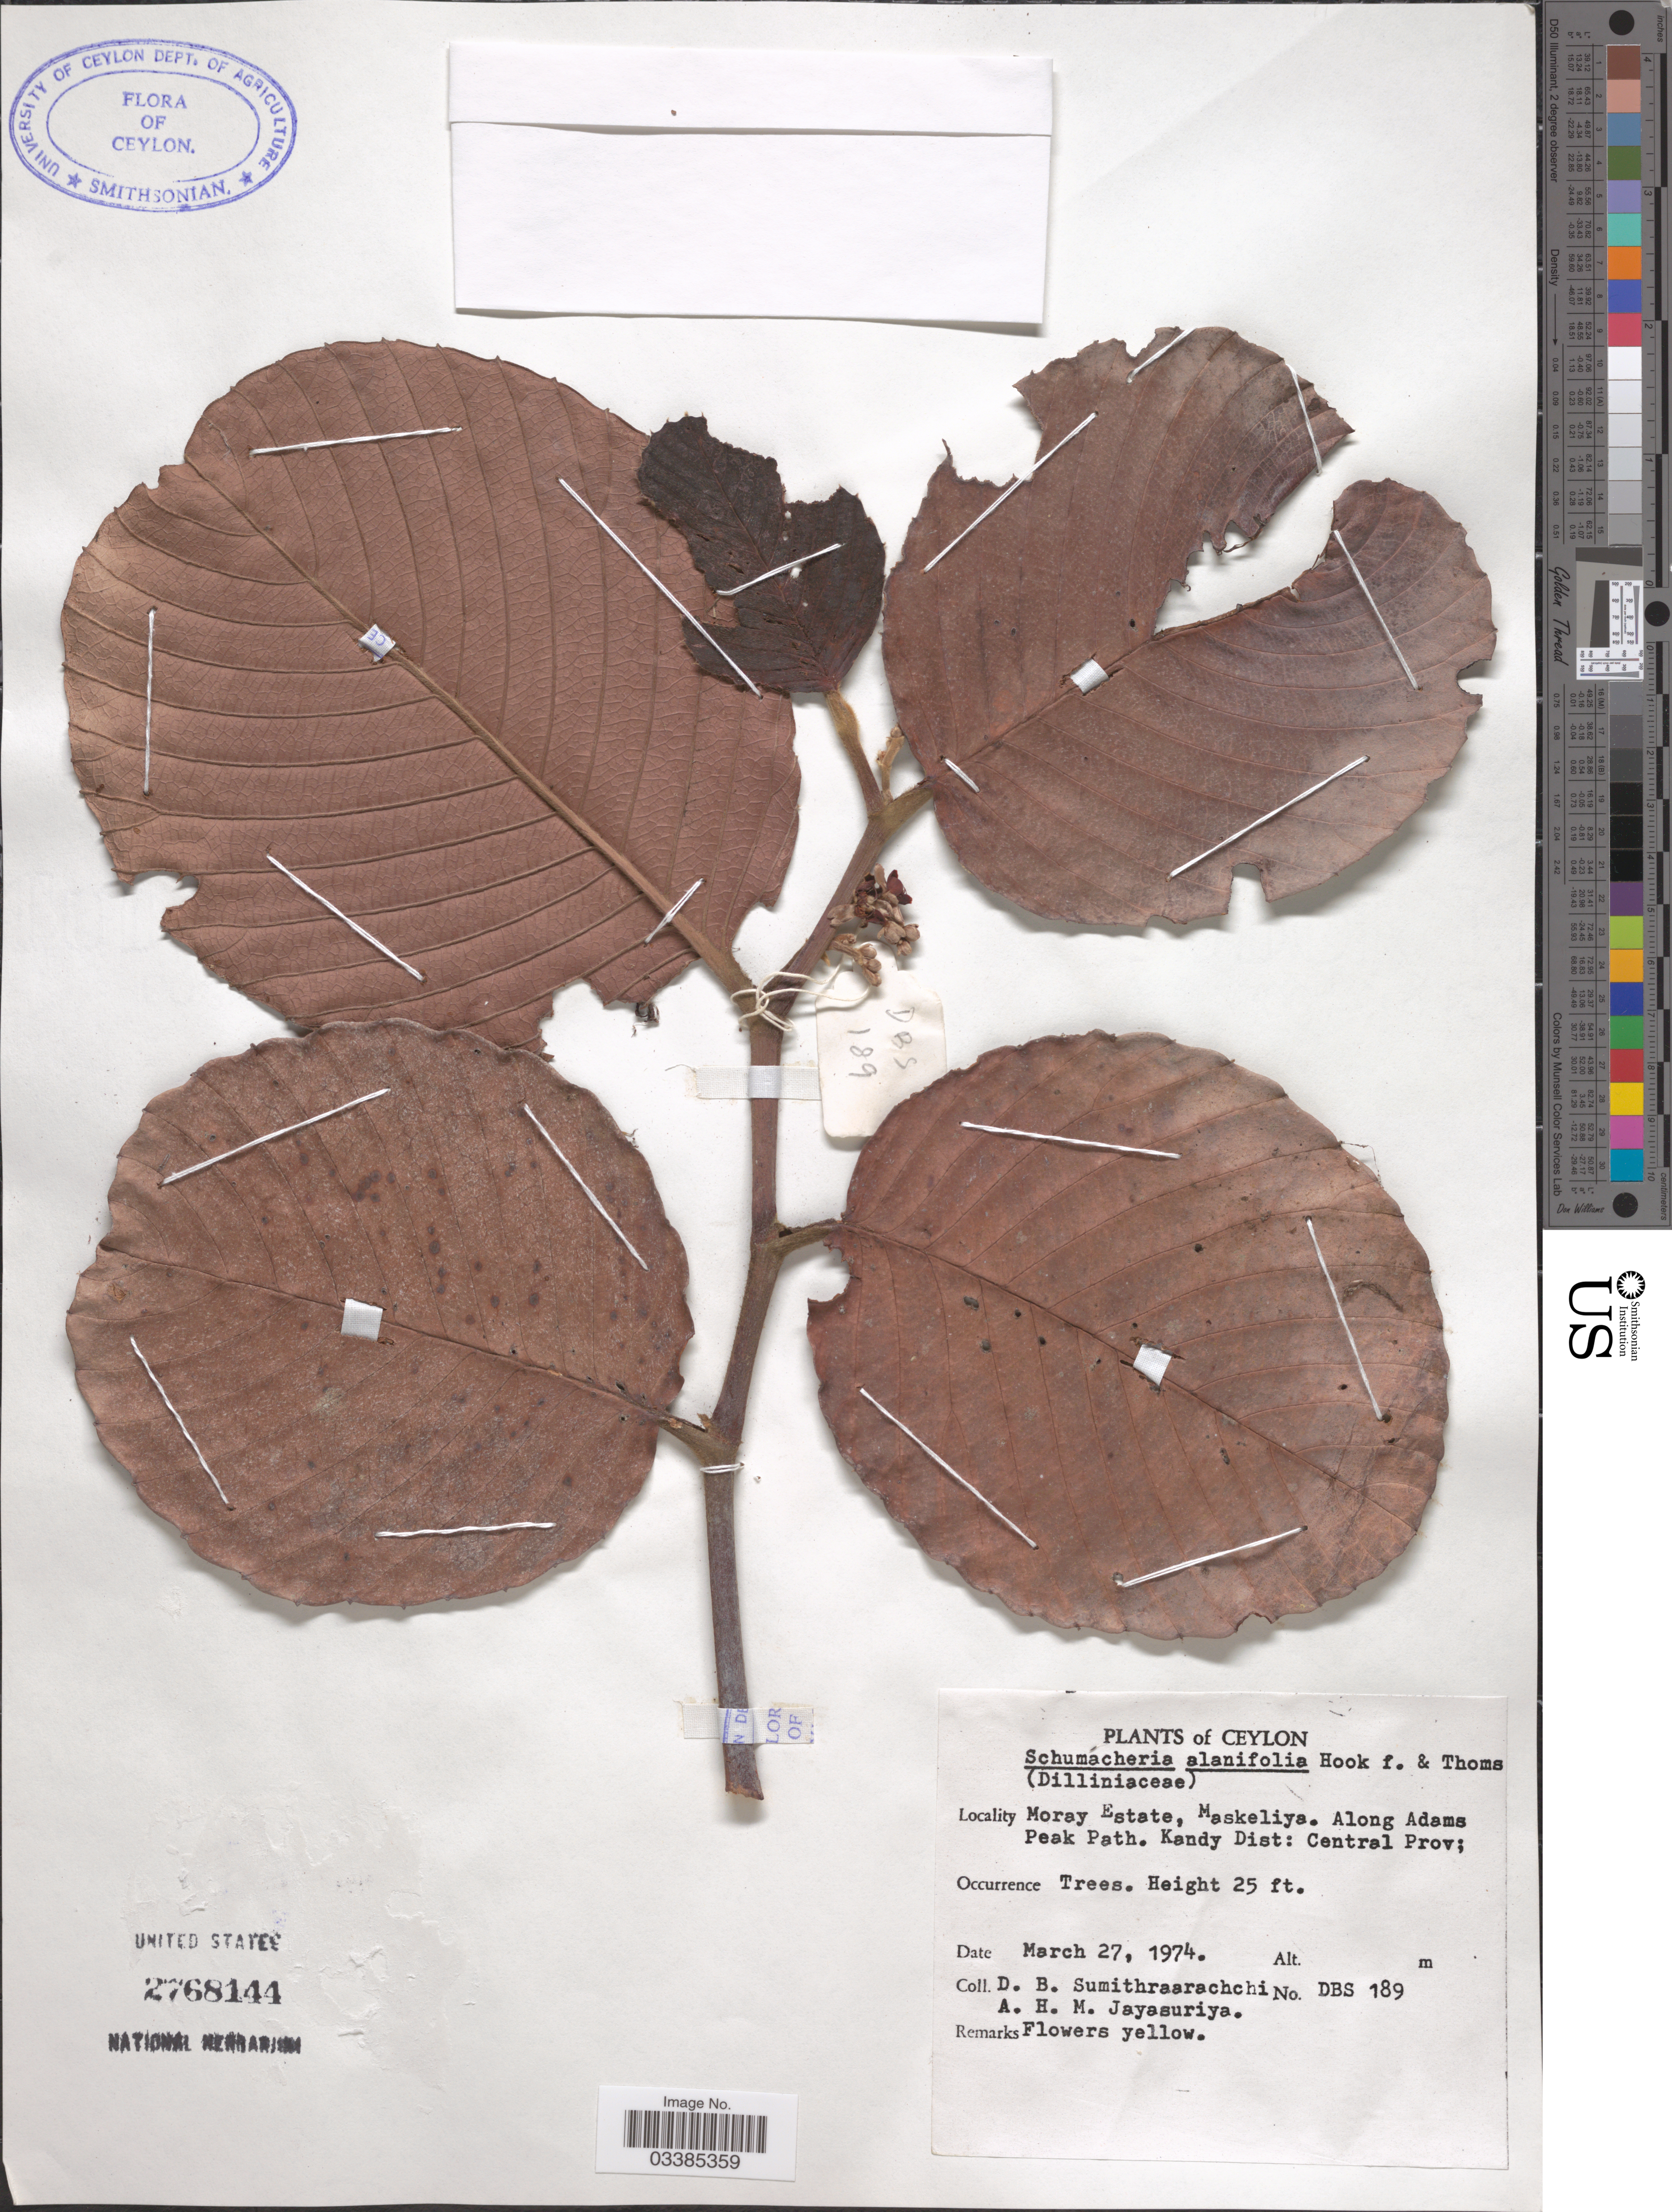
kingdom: Plantae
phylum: Tracheophyta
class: Magnoliopsida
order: Dilleniales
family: Dilleniaceae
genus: Schumacheria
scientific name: Schumacheria alnifolia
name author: Hook. f. & Thomson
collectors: D. B. Sumithraarachchi & A. H. Jayasuriya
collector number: DBS 189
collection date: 1974-03-27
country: Sri Lanka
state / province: Central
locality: Ceylon. Moray Estate, Maskeliya. Along Adams Peak Path. Kandy Dist.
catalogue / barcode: US 2768144